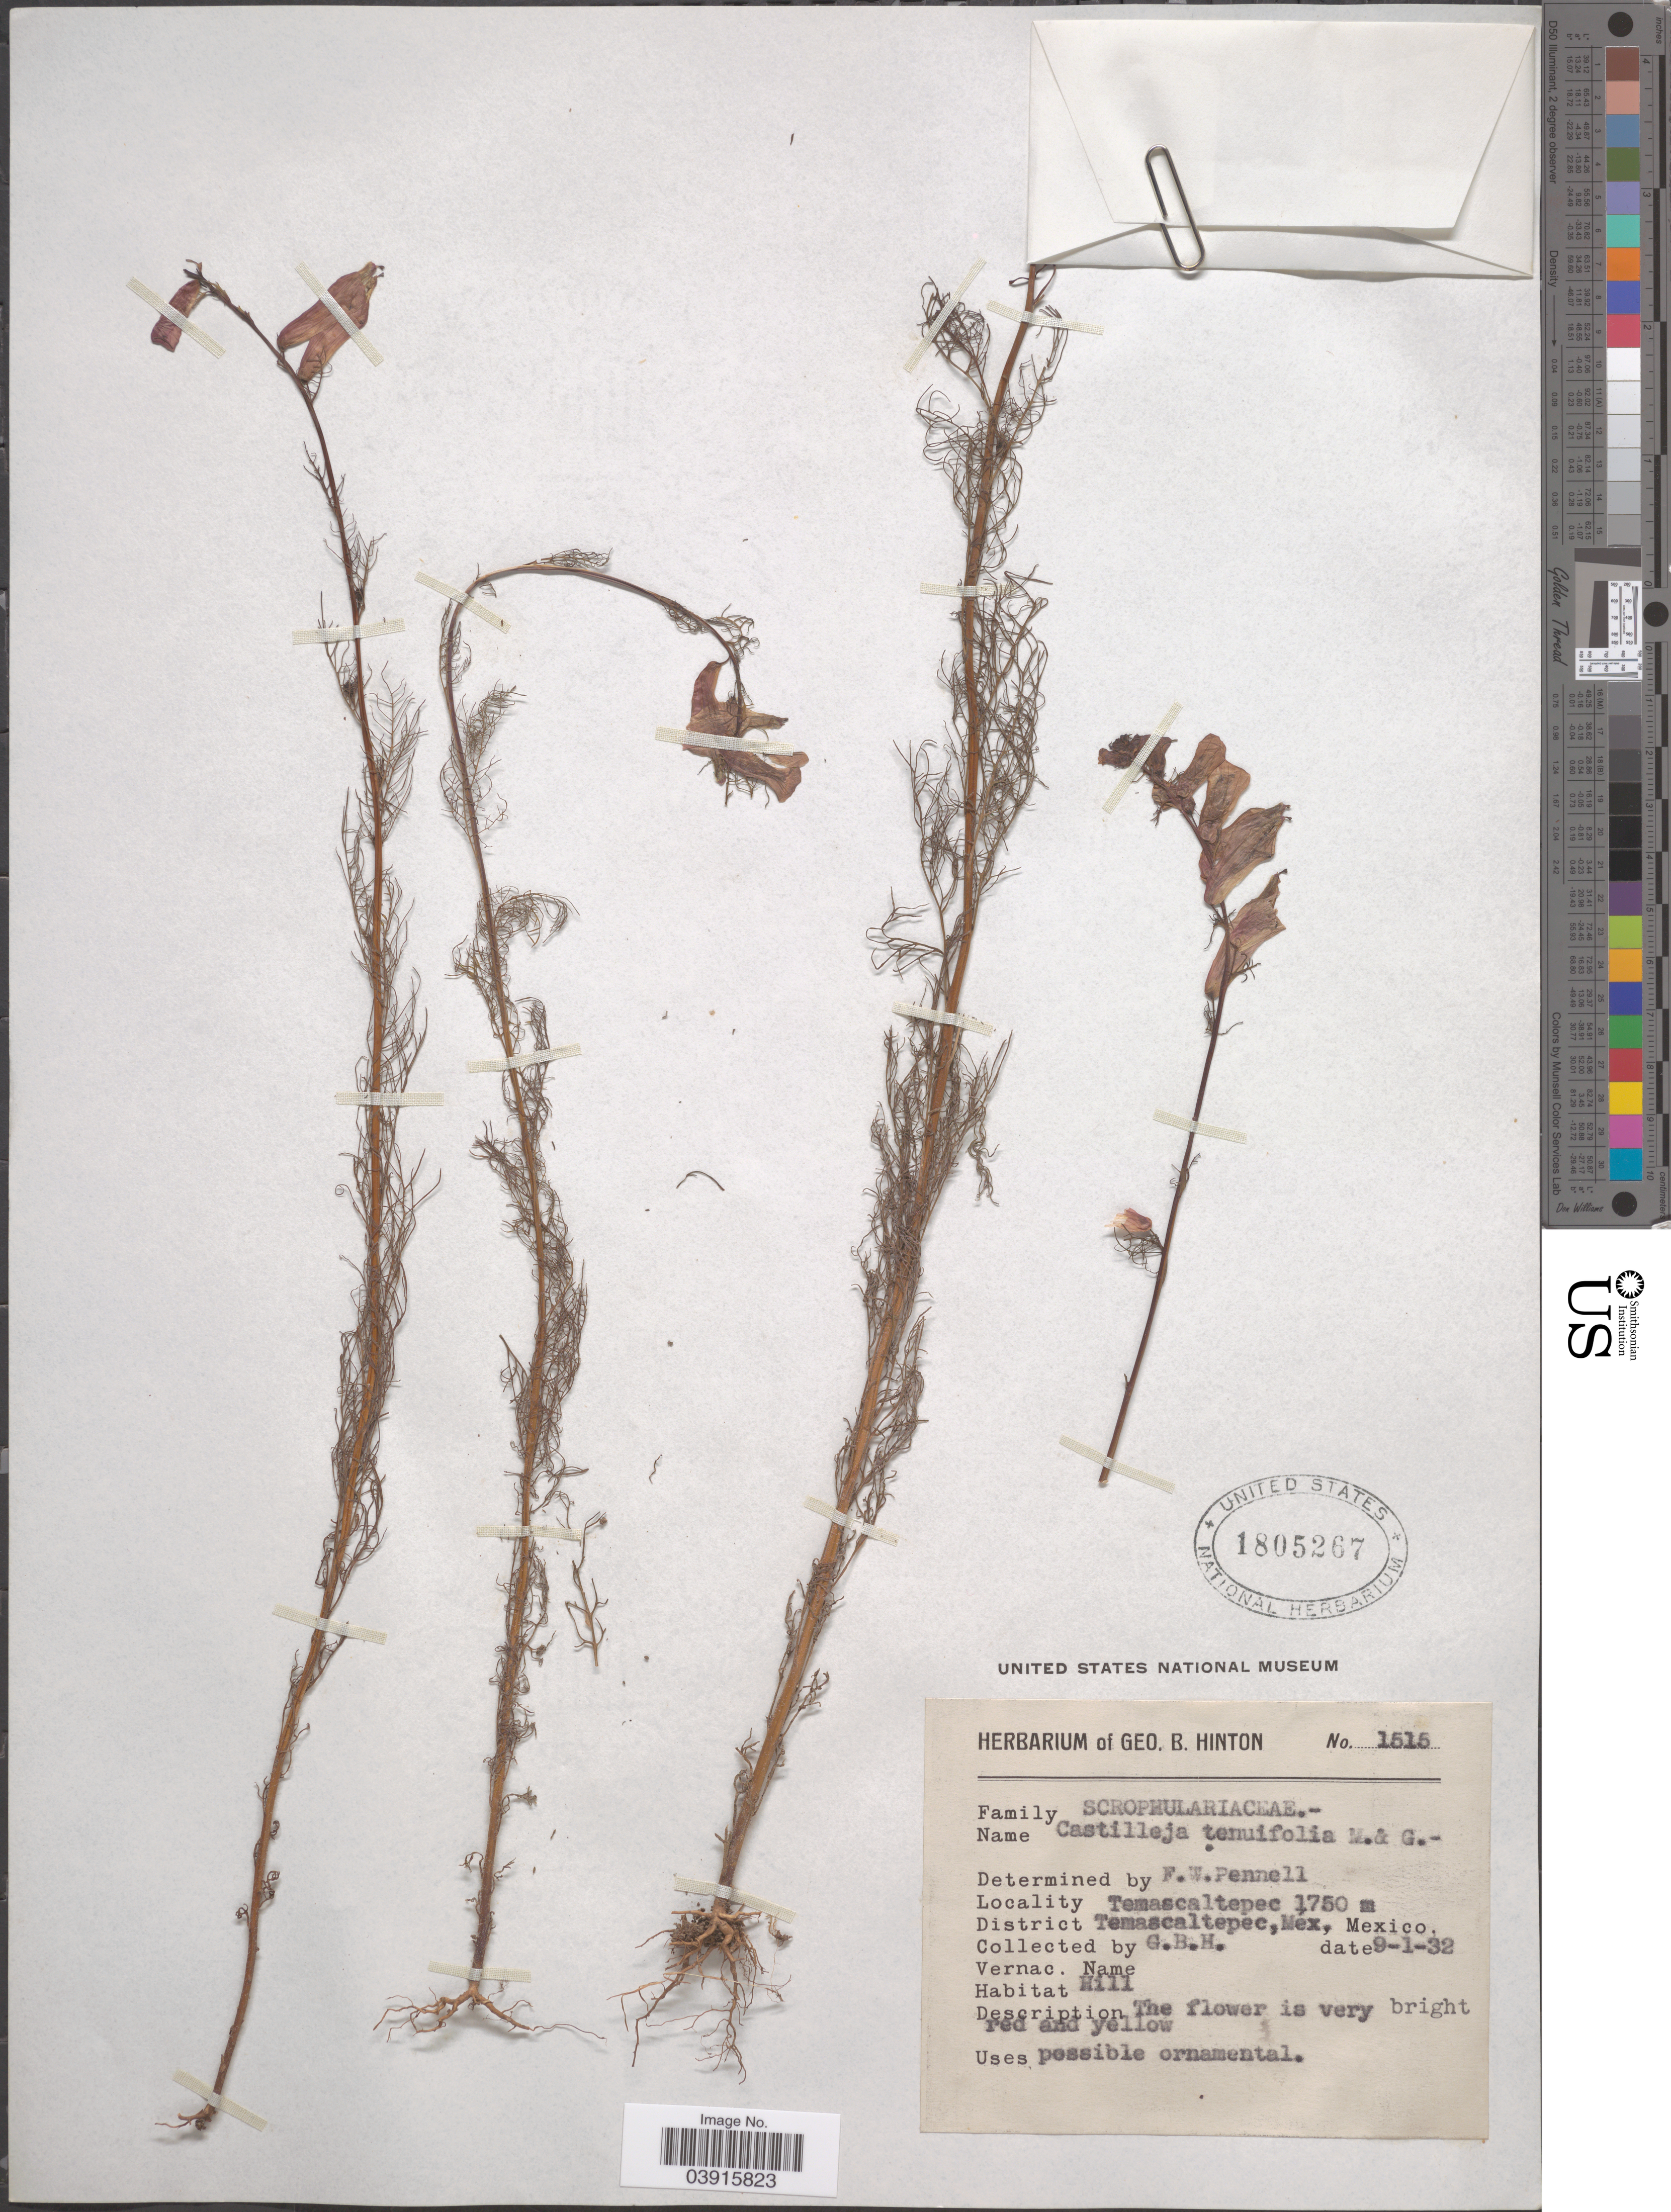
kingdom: Plantae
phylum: Tracheophyta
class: Magnoliopsida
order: Lamiales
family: Orobanchaceae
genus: Castilleja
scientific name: Castilleja tenuiflora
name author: Benth.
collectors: G. B. Hinton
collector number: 1515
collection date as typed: Transcribed d/m/y: 9/1/32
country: Mexico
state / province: México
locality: Temascaltepec. District Temascaltepec.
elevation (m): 1750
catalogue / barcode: US 1805267